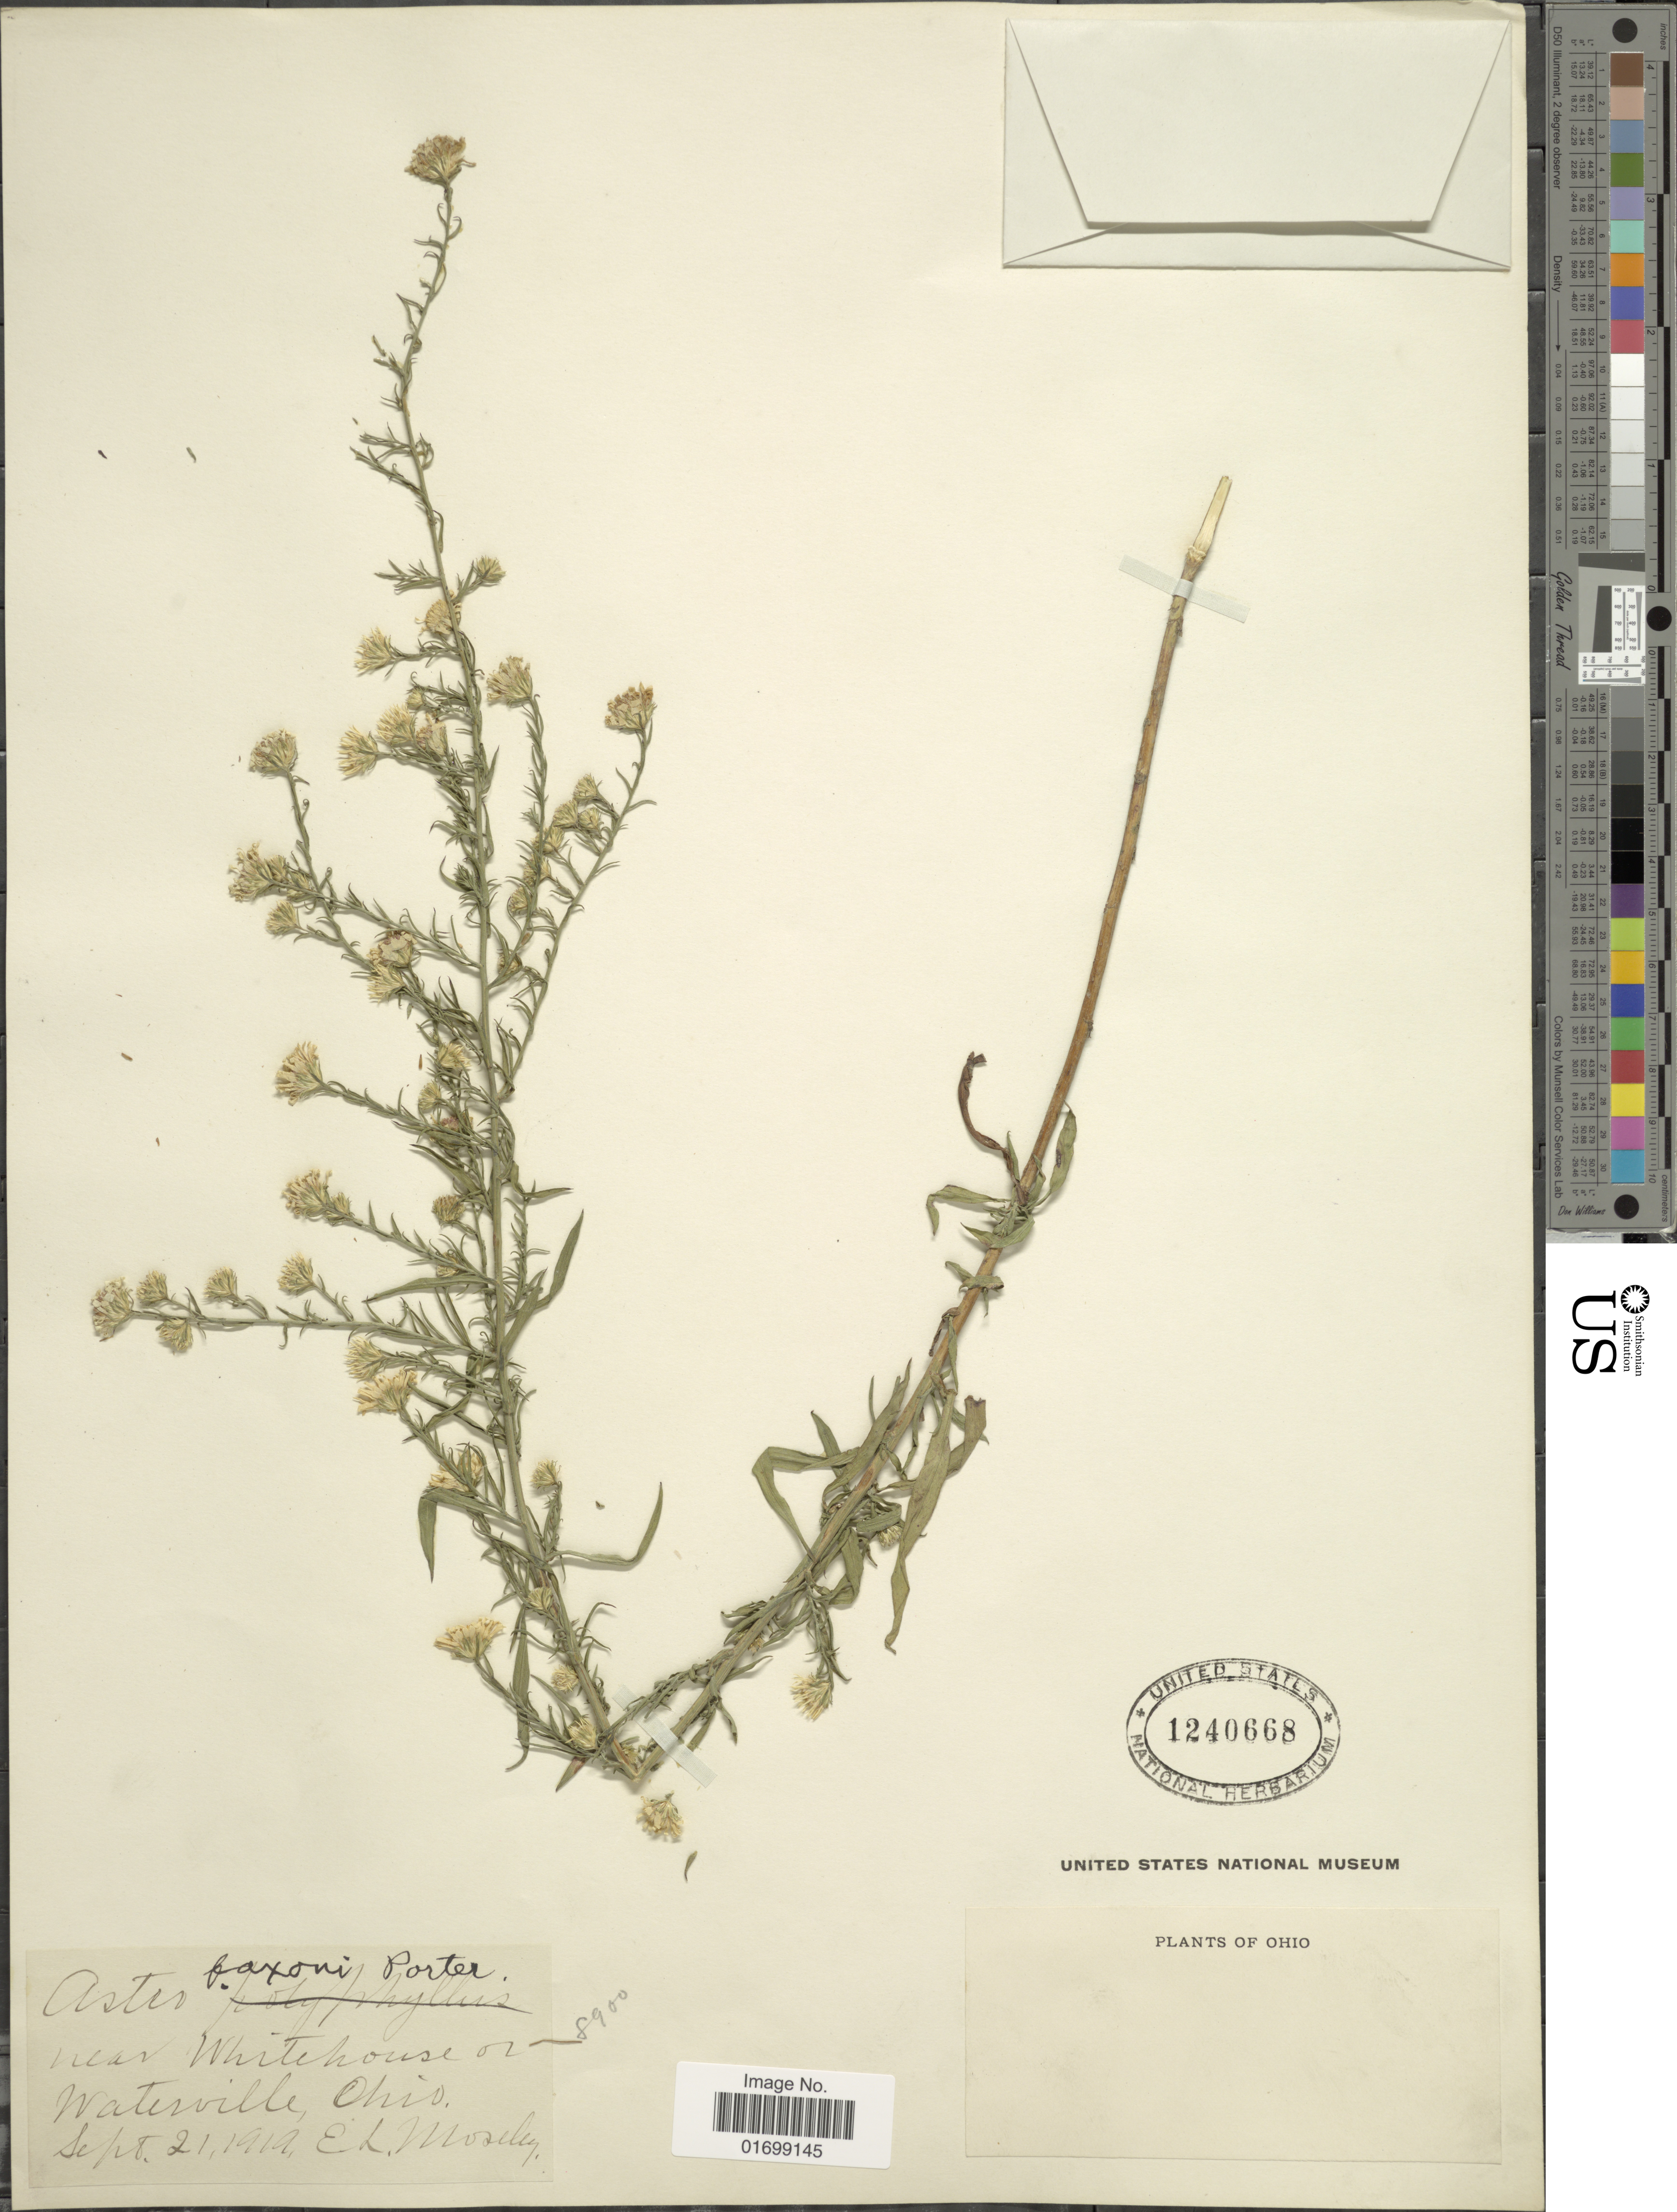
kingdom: Plantae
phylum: Tracheophyta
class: Magnoliopsida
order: Asterales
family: Asteraceae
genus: Symphyotrichum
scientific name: Symphyotrichum pilosum var. pringlei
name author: (A. Gray) G.L. Nesom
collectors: E. Moseley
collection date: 1919-09-21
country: United States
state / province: Ohio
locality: Near Whitehouse or Waterville.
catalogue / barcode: US 1240668